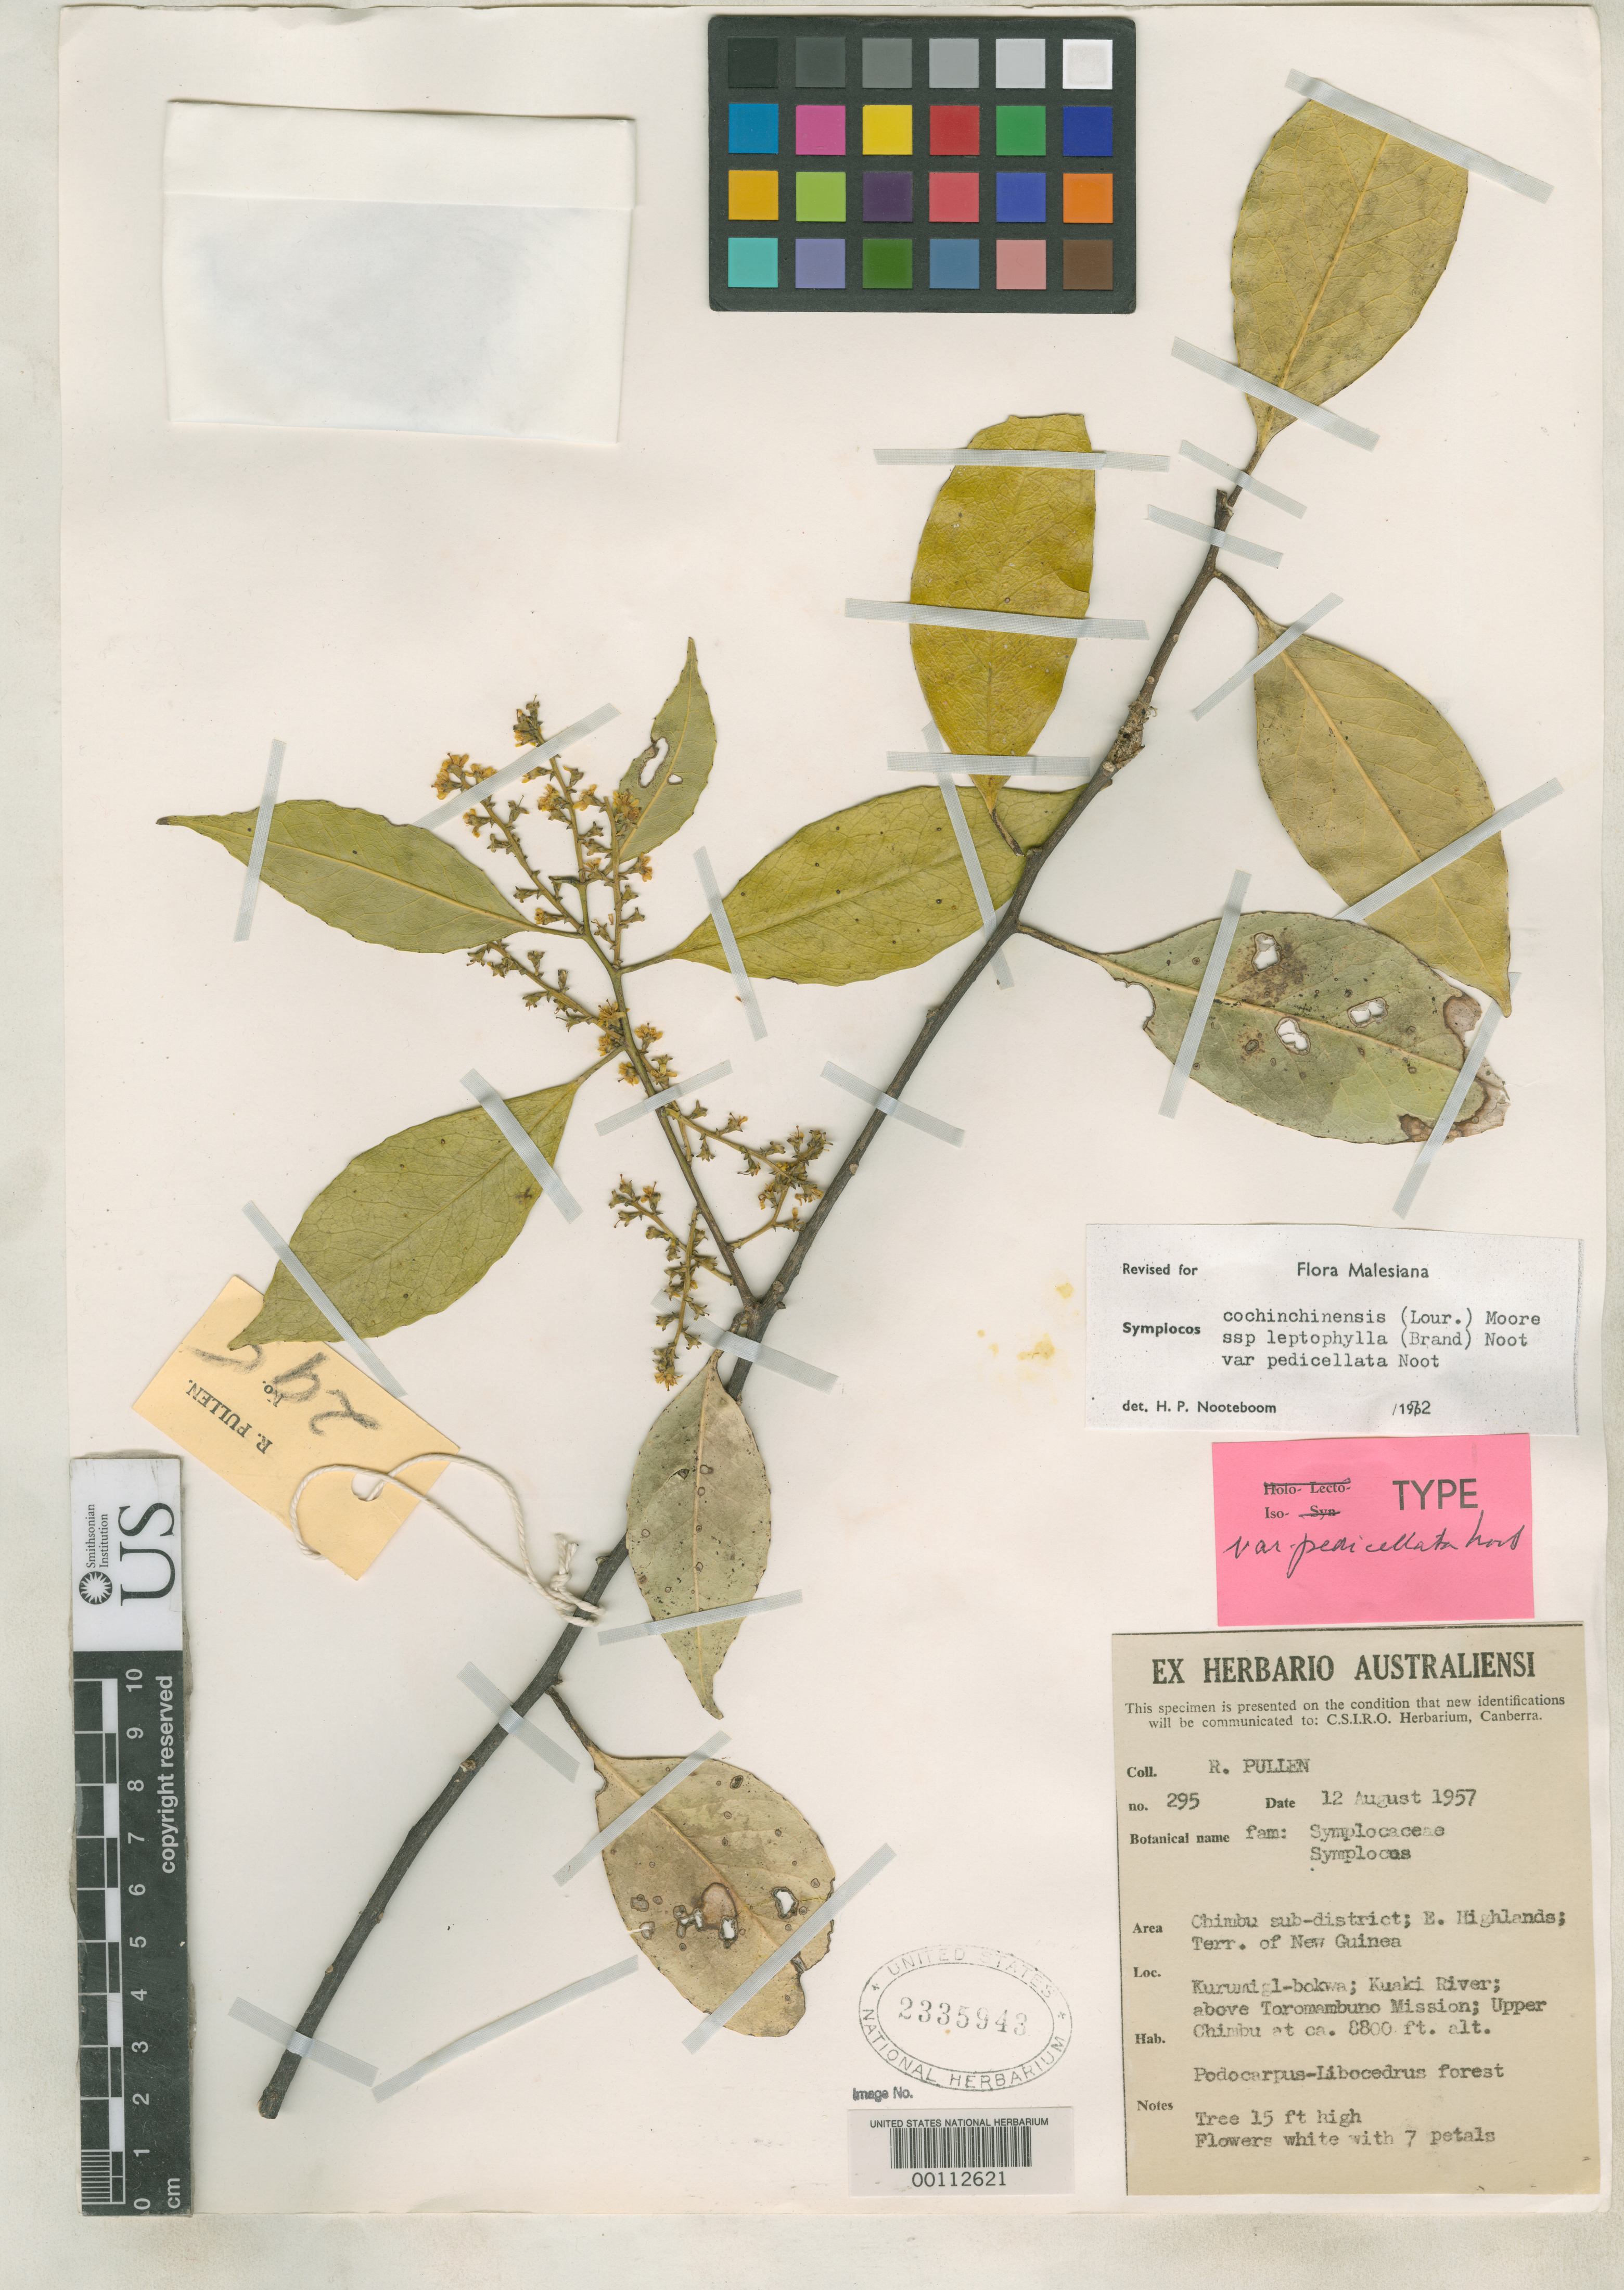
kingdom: Plantae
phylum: Tracheophyta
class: Magnoliopsida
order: Ericales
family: Symplocaceae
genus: Symplocos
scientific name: Symplocos cochinchinensis var. pedicellata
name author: Noot.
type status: Isotype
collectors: L. J. Brass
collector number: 27180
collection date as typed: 15 Jun 1956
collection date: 1956-06-15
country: Papua New Guinea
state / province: Chimbu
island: New Guinea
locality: Kurumigl-bokwa, Kuaki River.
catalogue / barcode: US 2335943